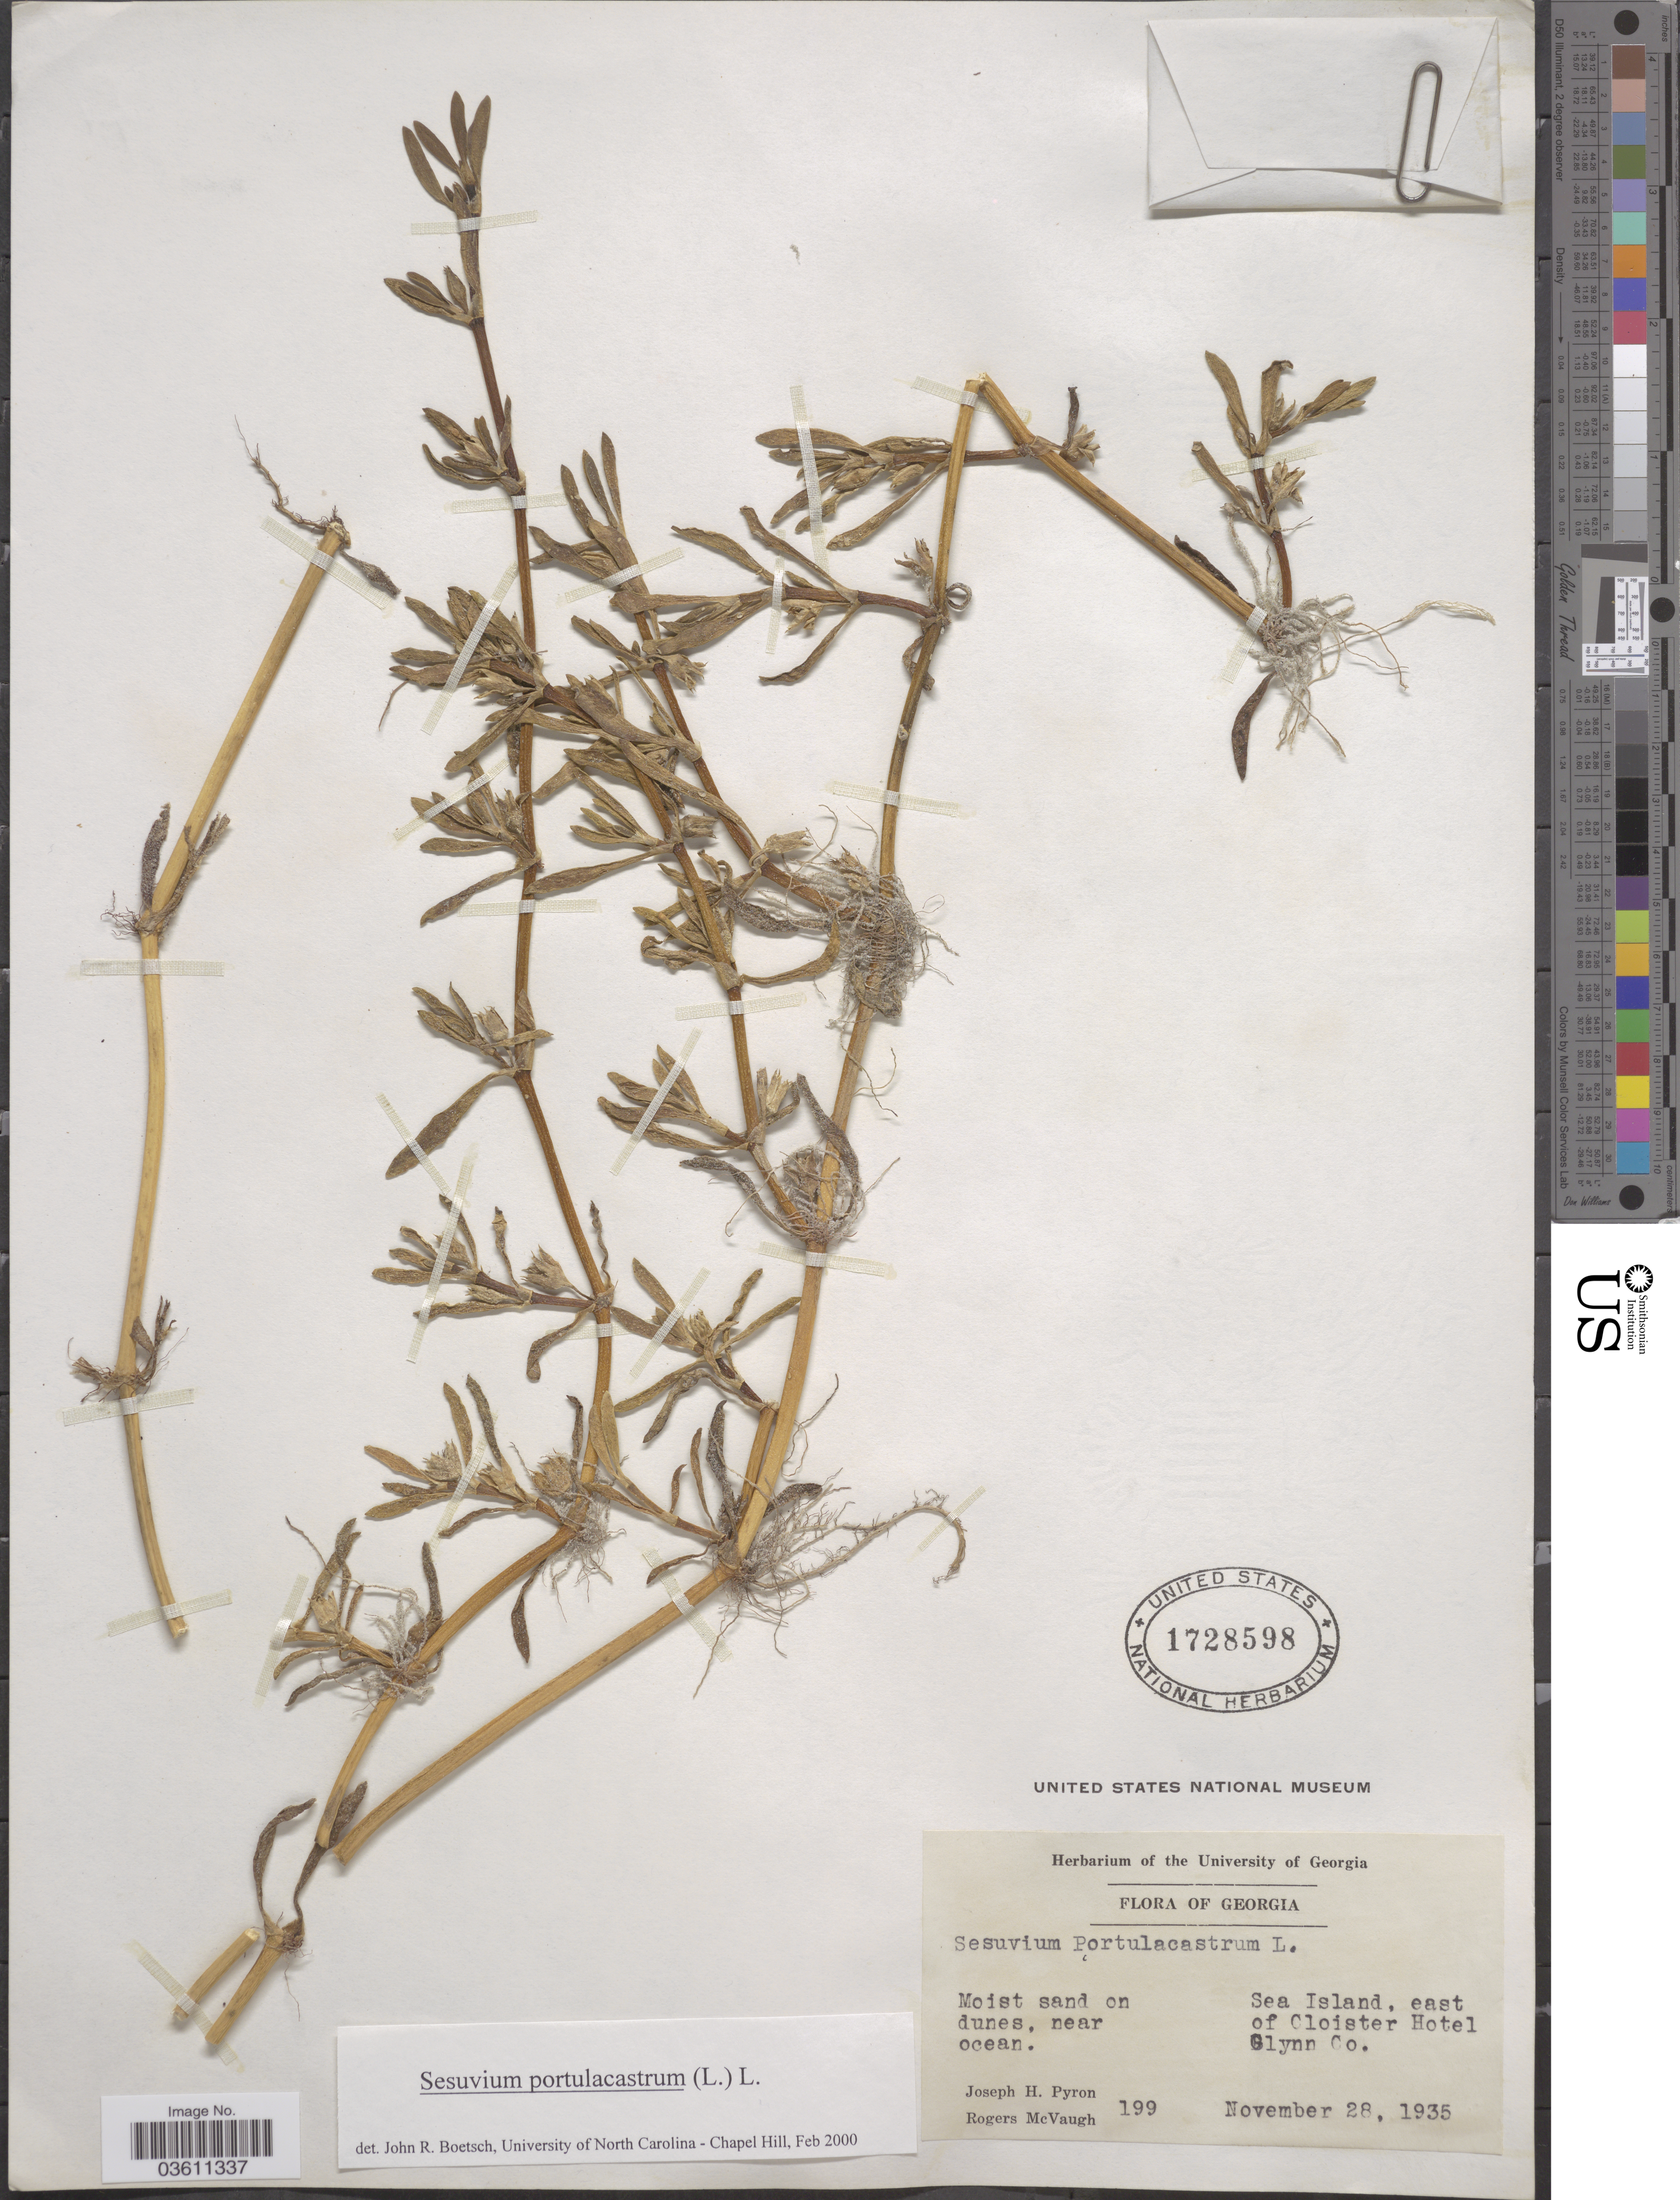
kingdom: Plantae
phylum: Tracheophyta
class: Magnoliopsida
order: Caryophyllales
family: Aizoaceae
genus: Sesuvium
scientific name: Sesuvium portulacastrum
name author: (L.) L.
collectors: J. H. Pyron & R. McVaugh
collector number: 199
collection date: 1935-11-28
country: United States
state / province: Georgia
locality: Near ocean. Sea Island, east of Cloister Hotel. Glynn Co.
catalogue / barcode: US 1728598